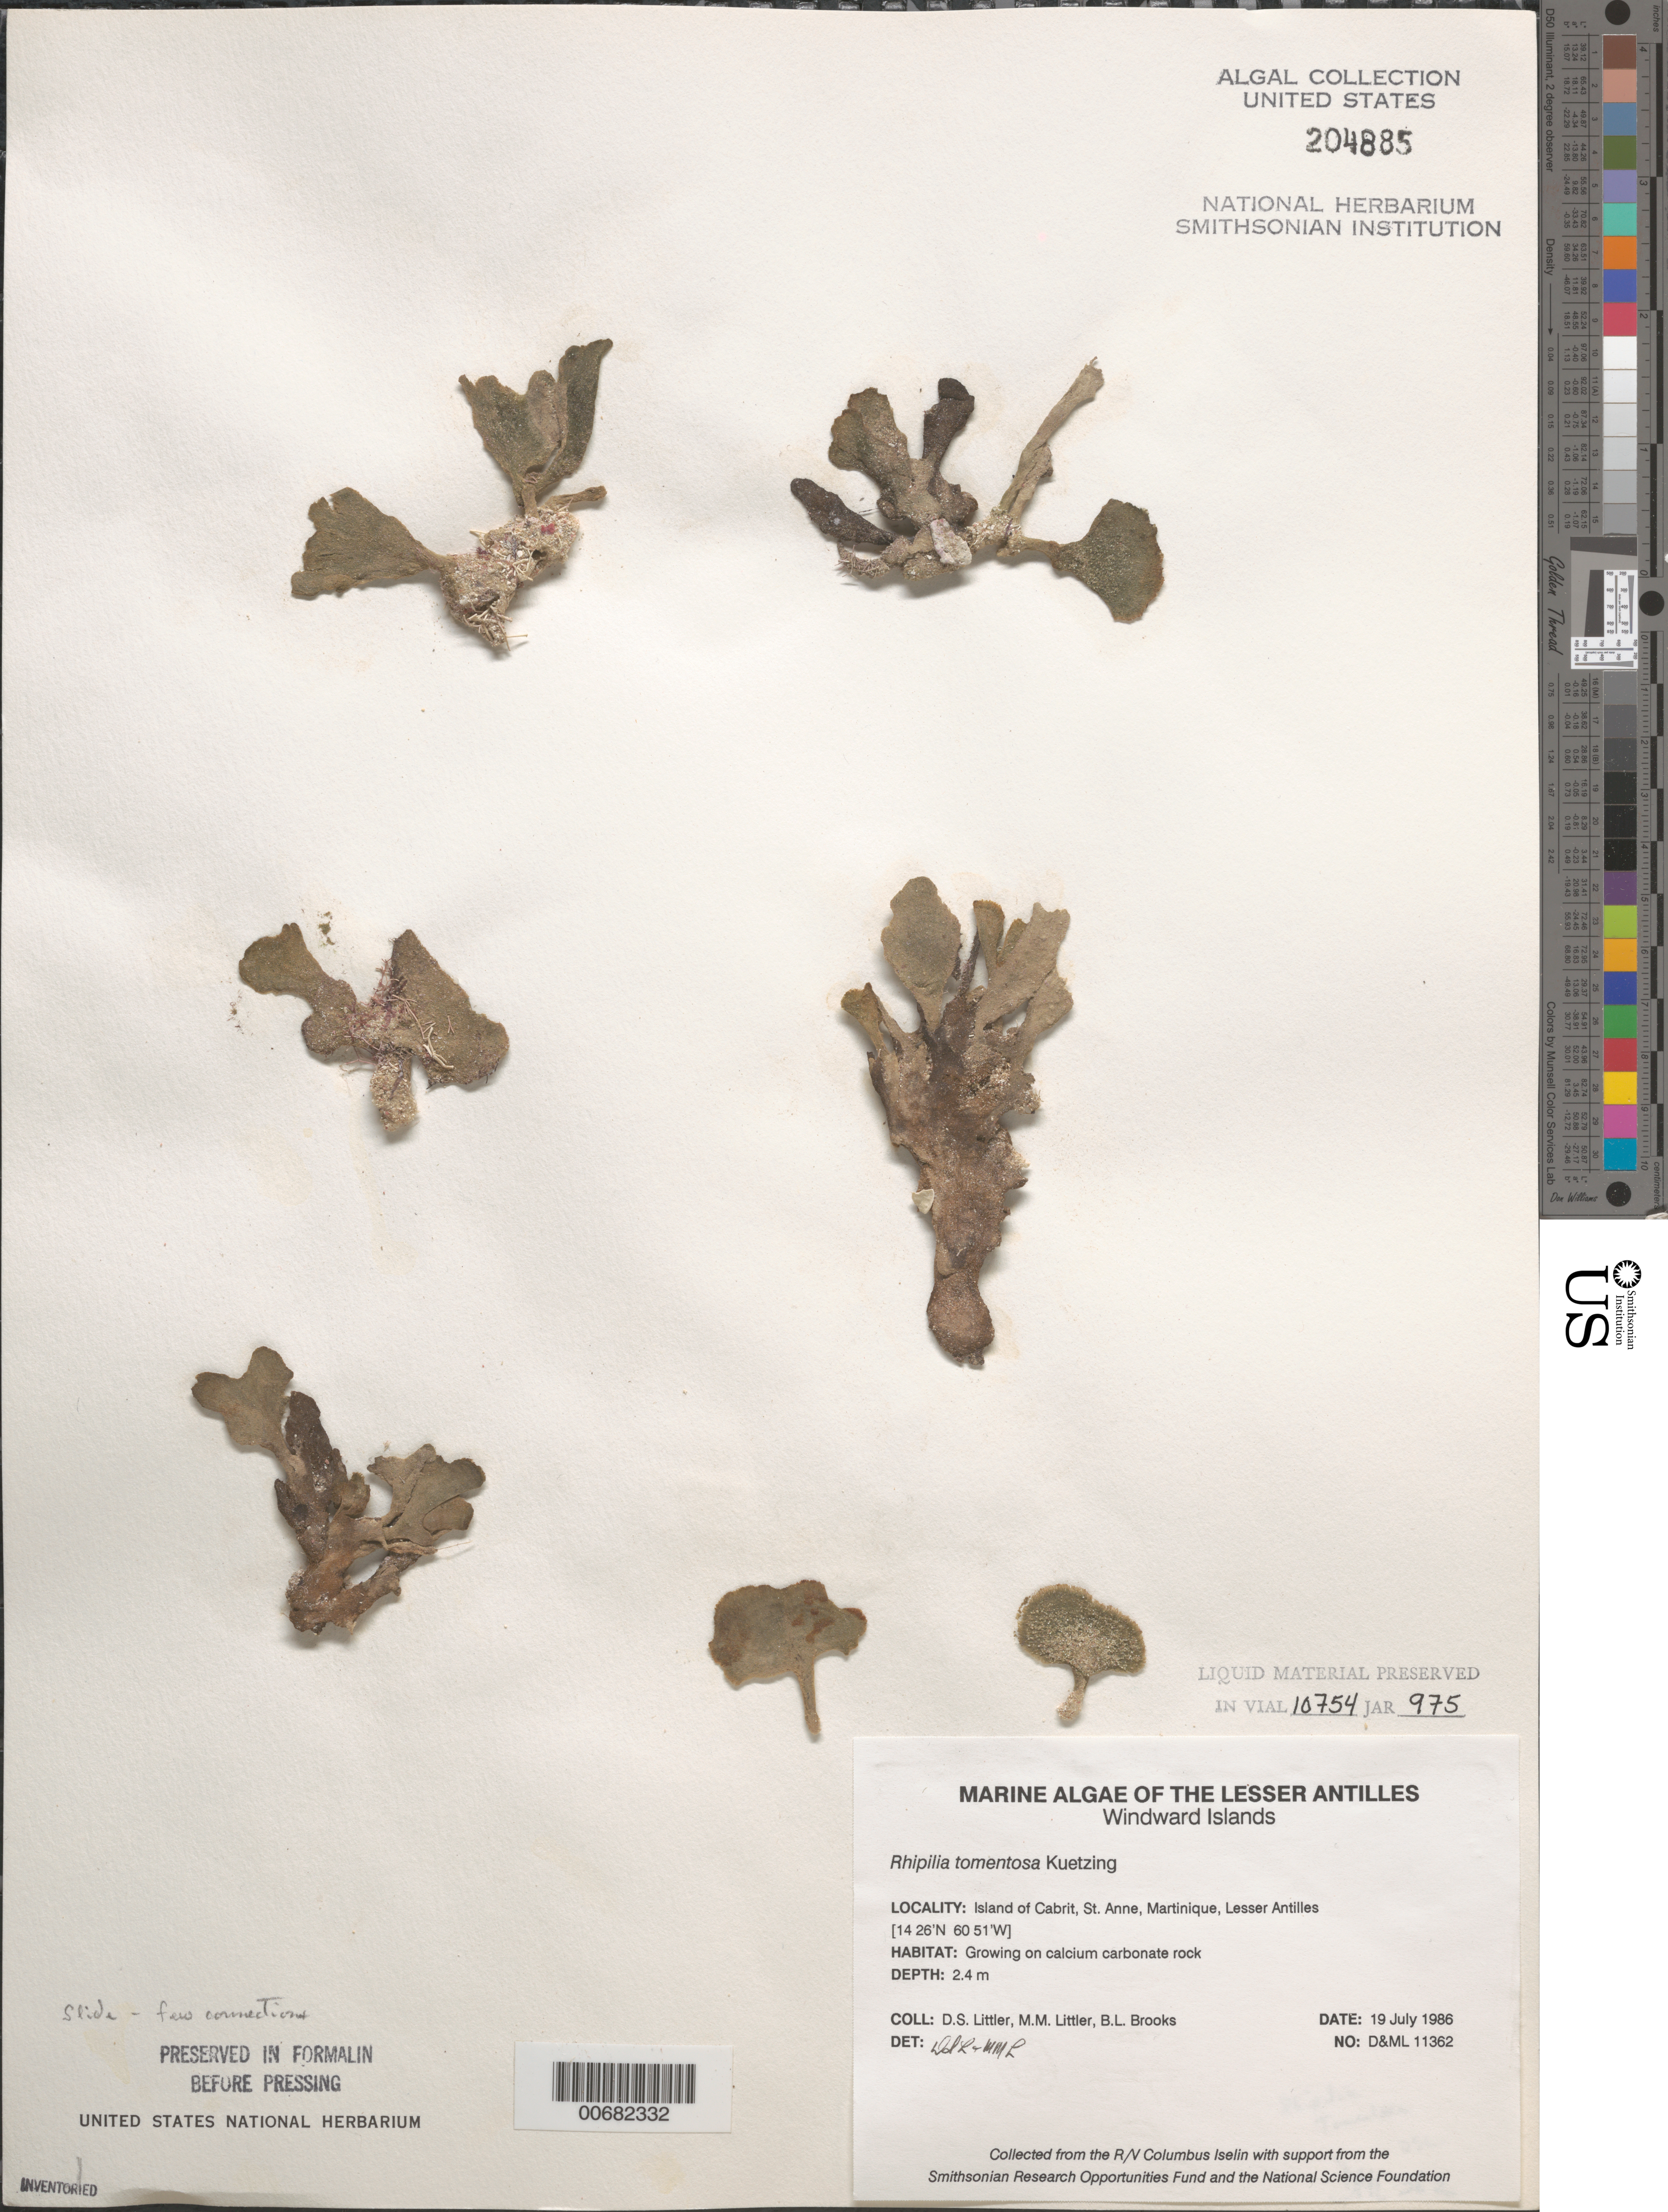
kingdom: Plantae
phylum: Chlorophyta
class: Ulvophyceae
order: Bryopsidales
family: Rhipiliaceae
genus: Rhipilia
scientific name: Rhipilia tomentosa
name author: Kütz.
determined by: Littler, D. S.; Littler, M. M.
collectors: D. S. Littler, M. M. Littler & B. Brooks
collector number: D&ML 11362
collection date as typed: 19 Jul 1986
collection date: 1986-07-19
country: Martinique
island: Cabrit Island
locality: St. Anne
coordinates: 14 26' N, 60 51' W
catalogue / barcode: US 204885